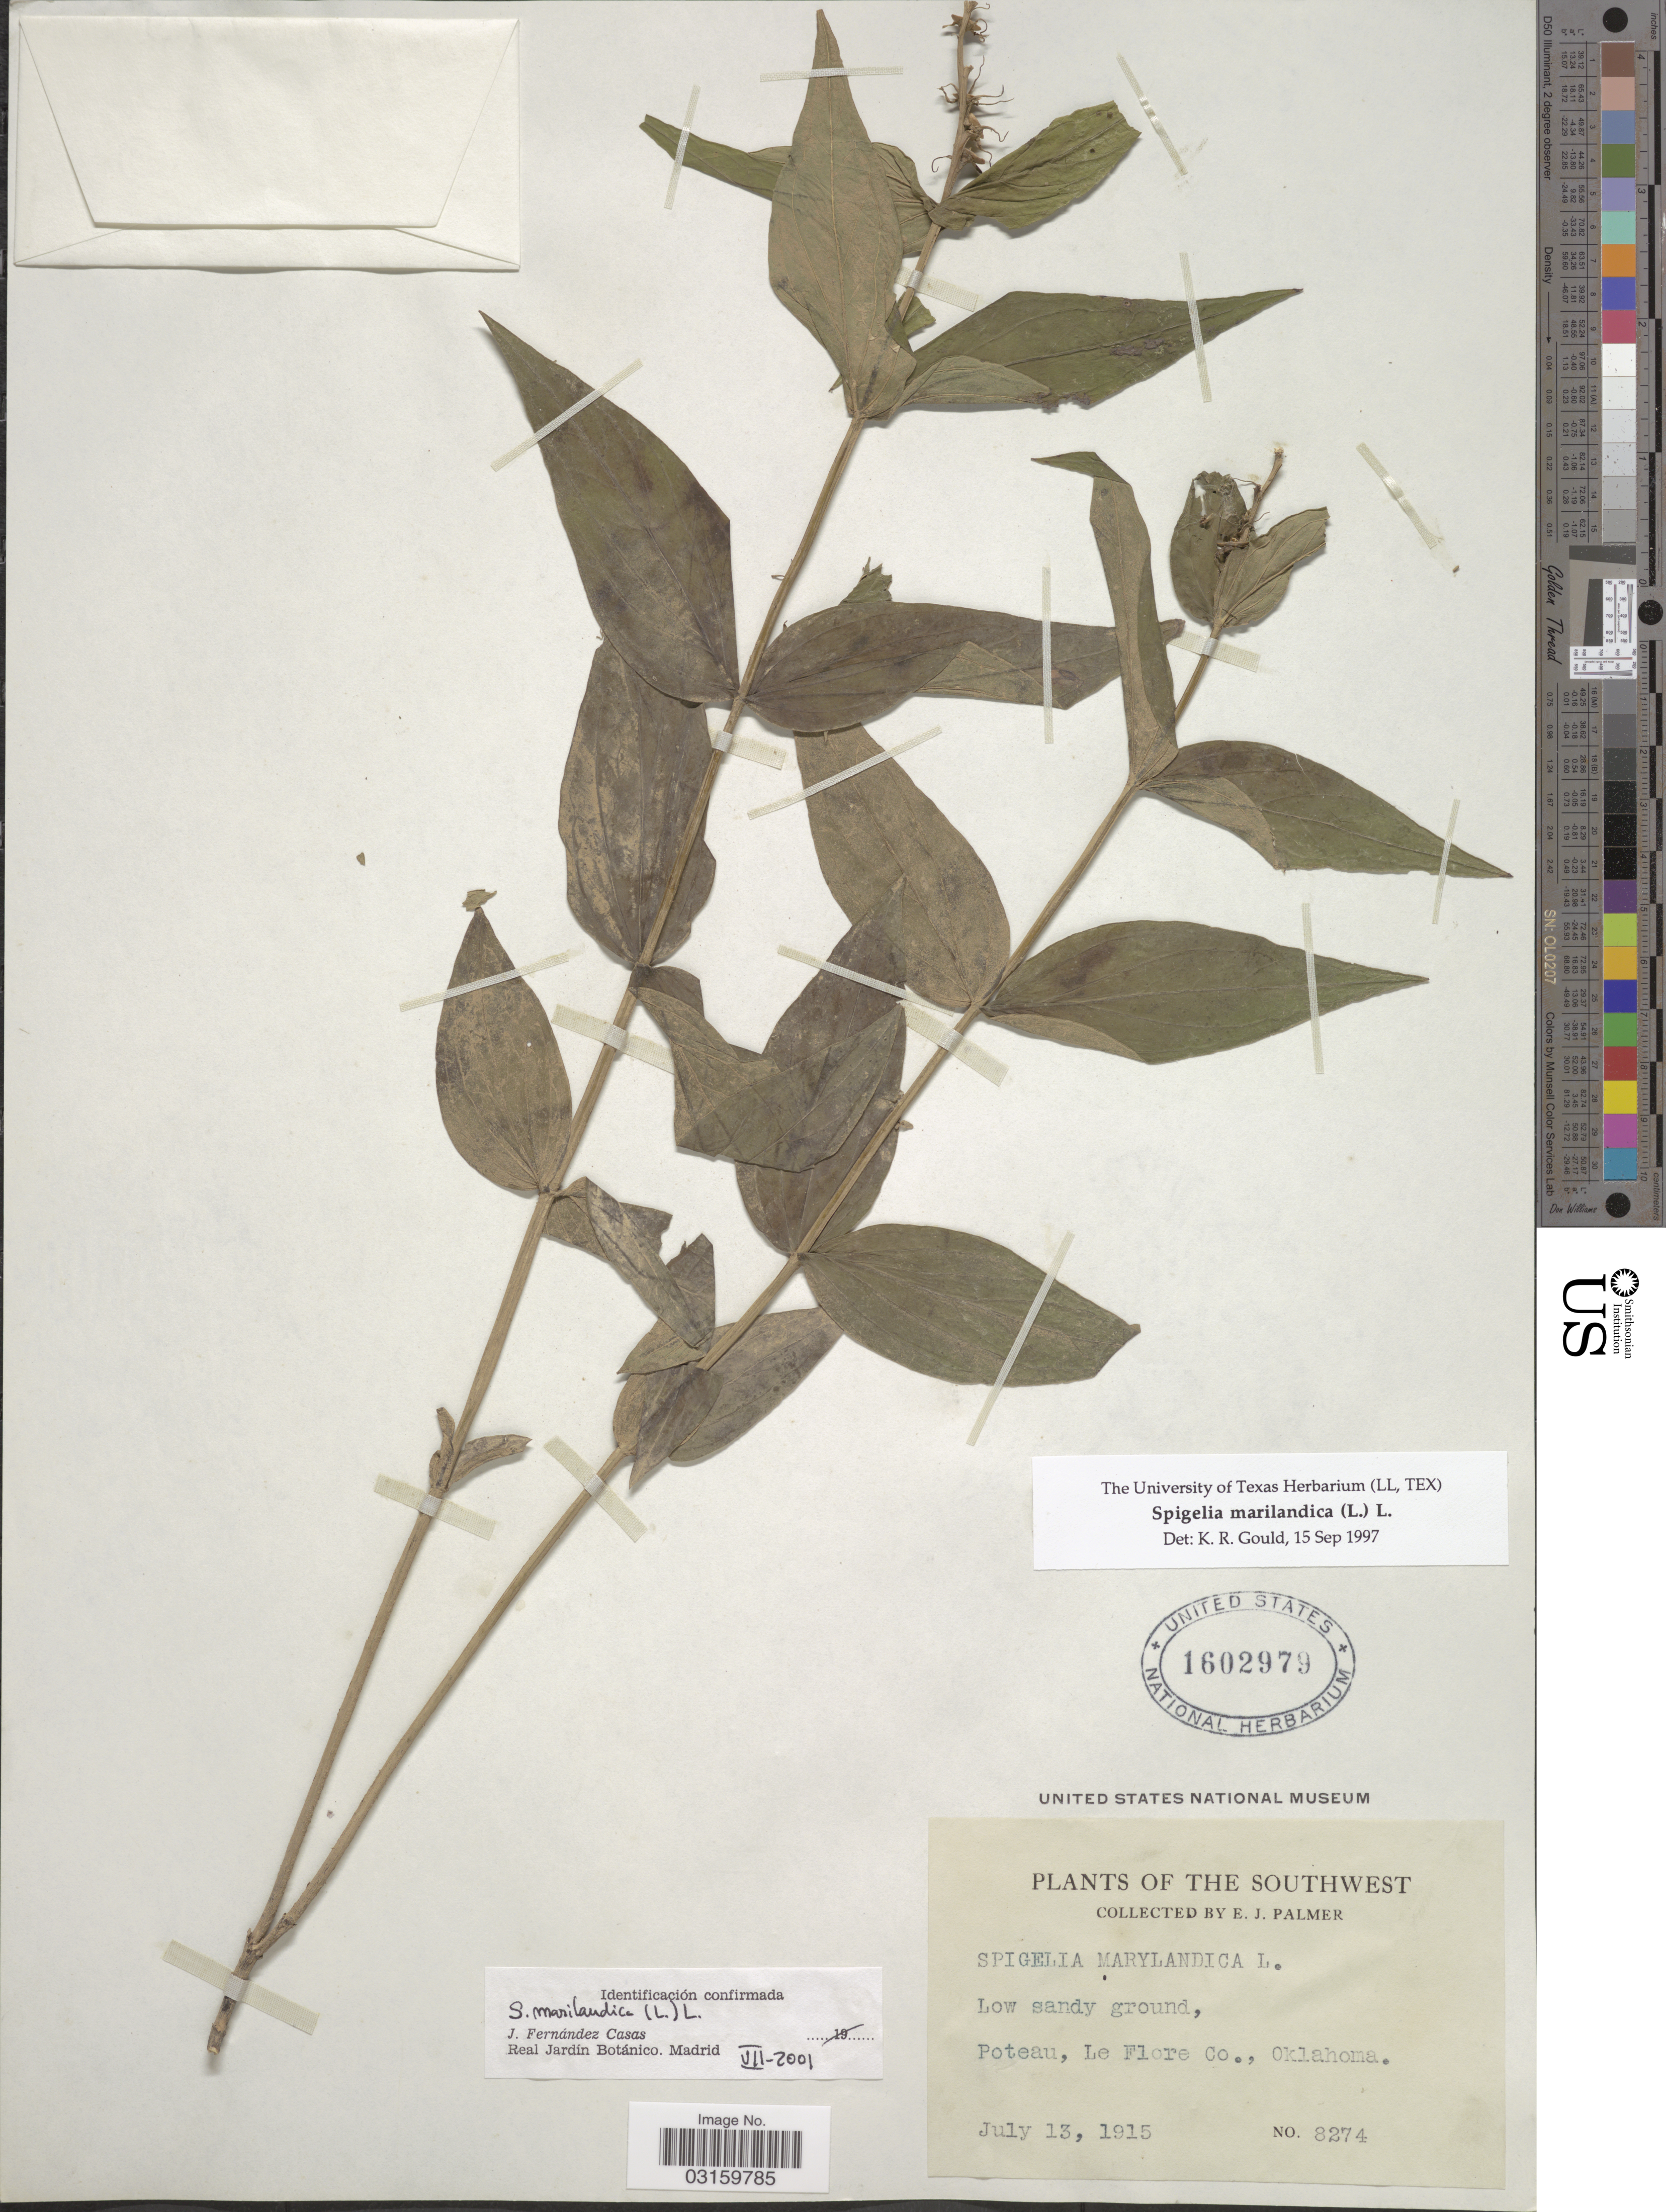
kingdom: Plantae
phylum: Tracheophyta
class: Magnoliopsida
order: Gentianales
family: Loganiaceae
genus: Spigelia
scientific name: Spigelia marilandica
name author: (L.) L.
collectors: E. J. Palmer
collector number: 8274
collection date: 1915-07-13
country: United States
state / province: Oklahoma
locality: The Southwest, Poteau, Le Flore Co.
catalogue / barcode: US 1602979